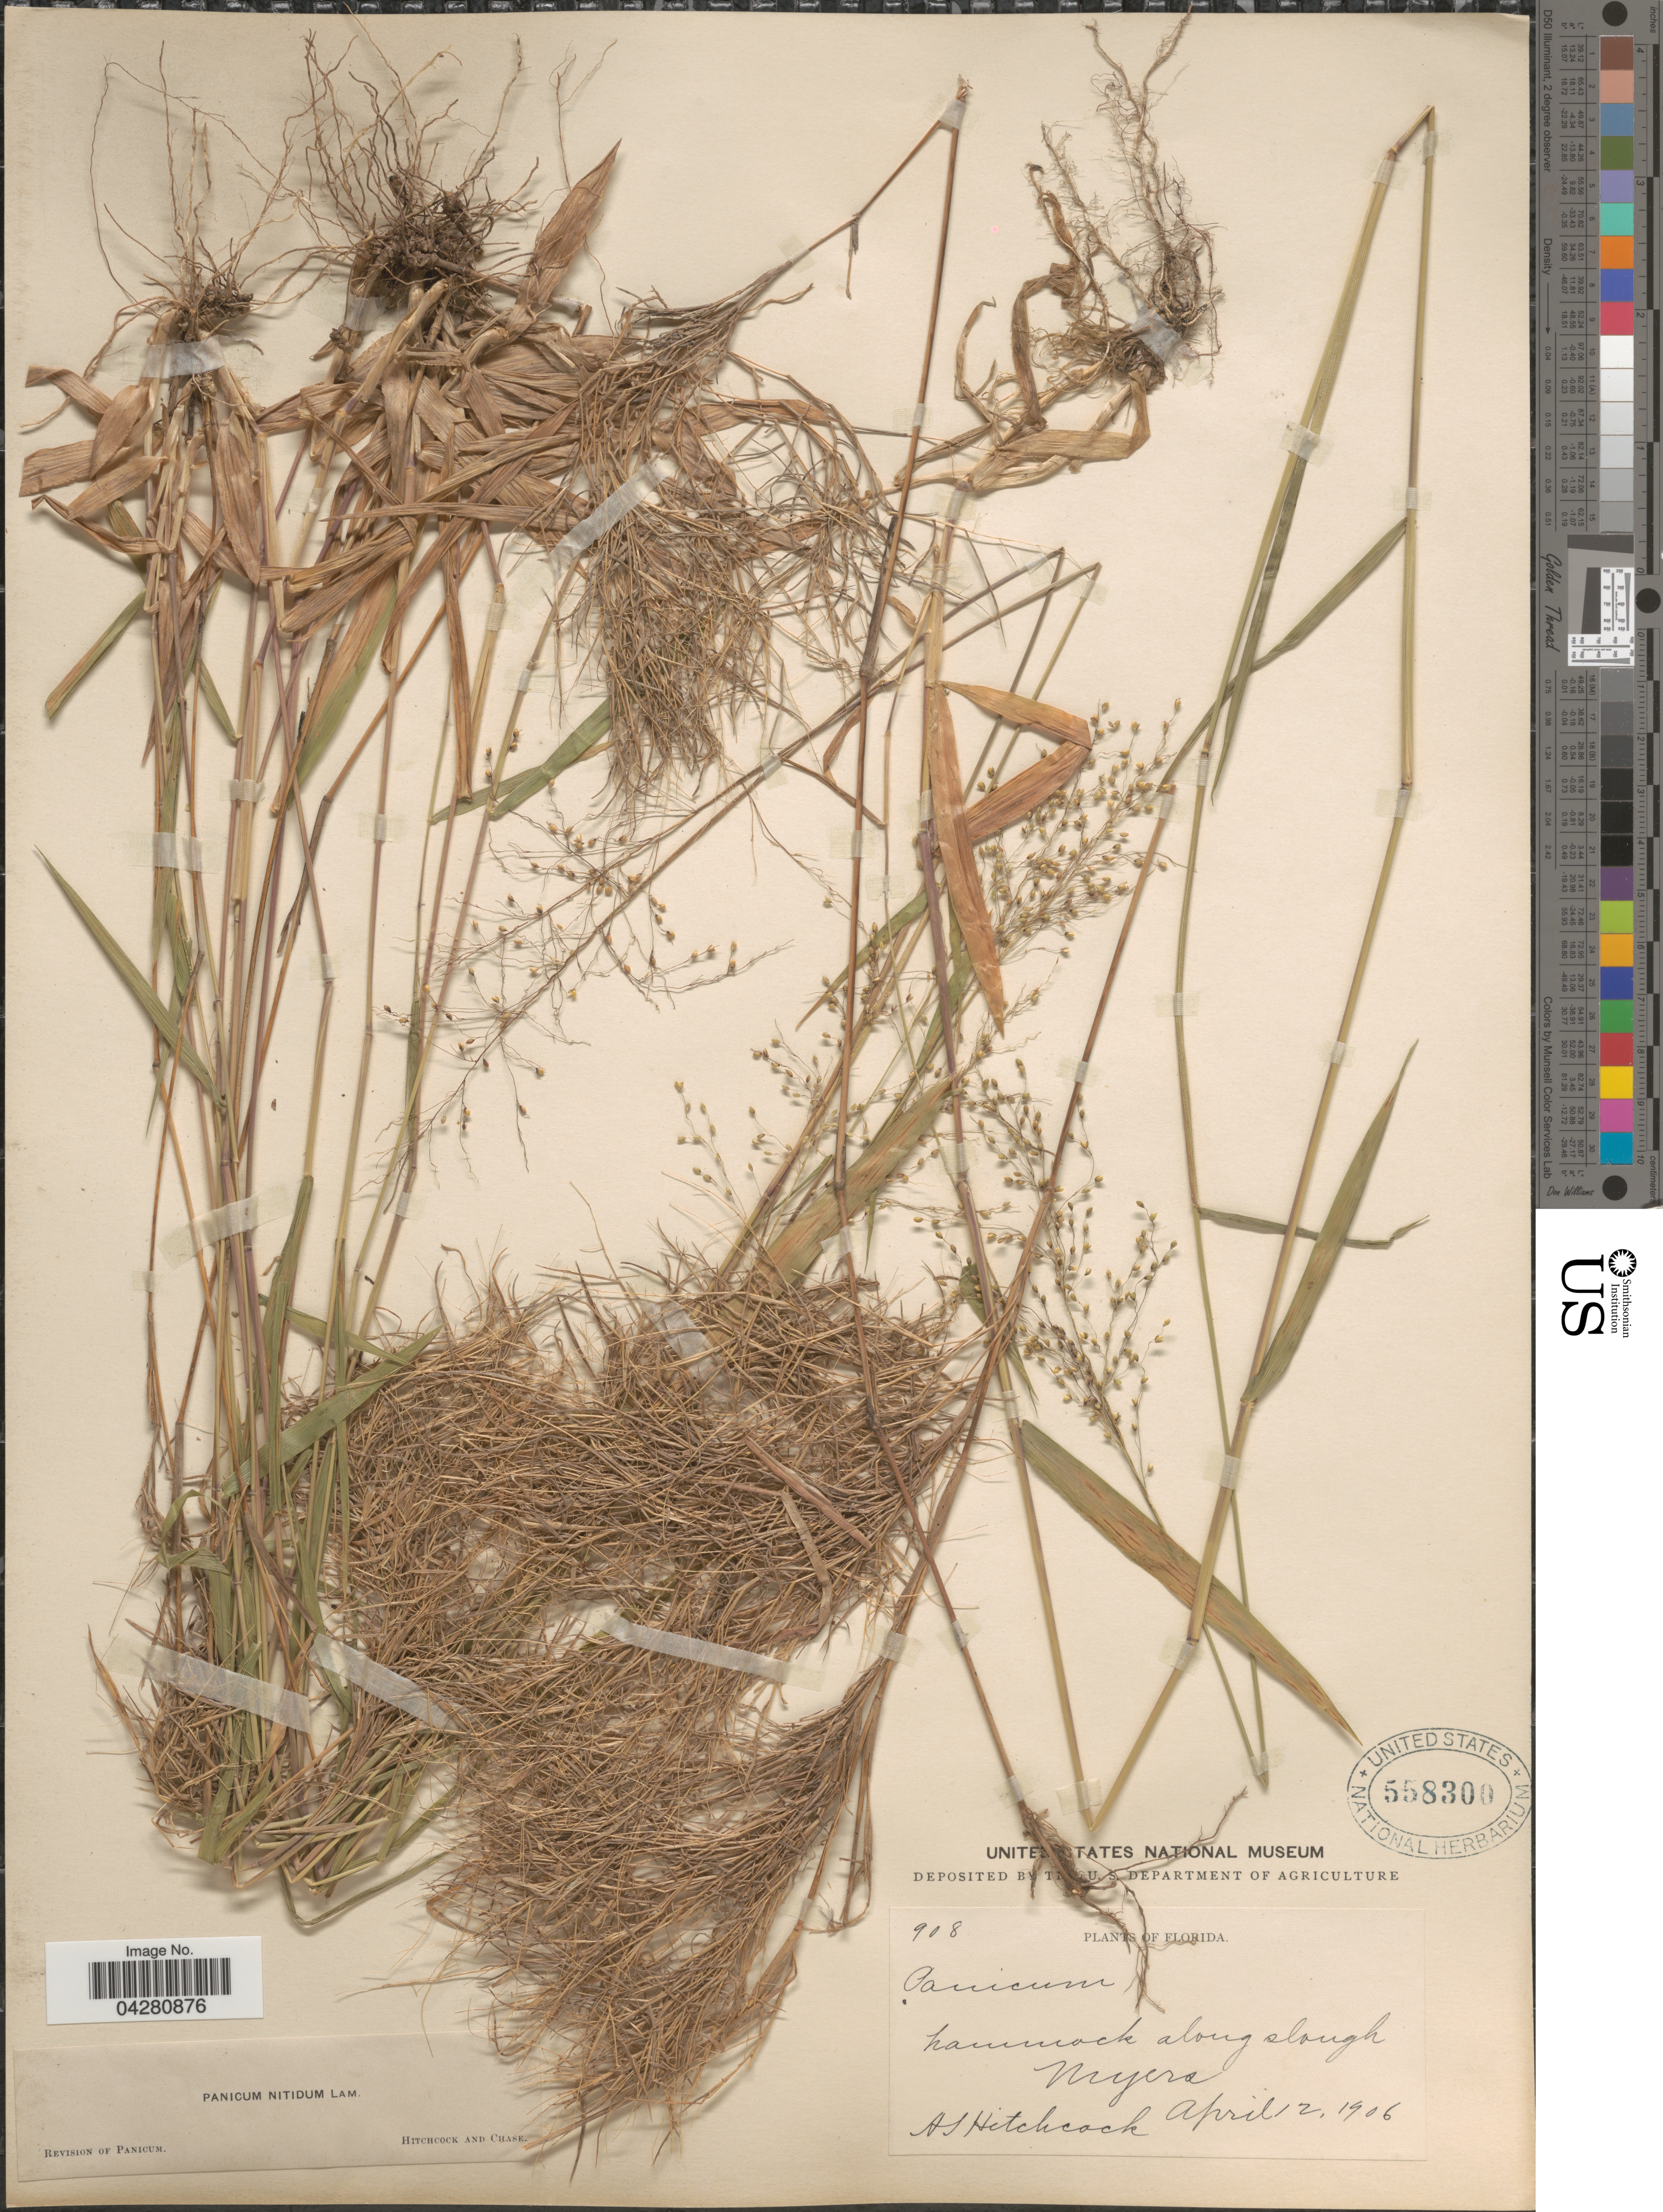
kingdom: Plantae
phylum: Tracheophyta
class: Liliopsida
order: Poales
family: Poaceae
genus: Dichanthelium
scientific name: Dichanthelium dichotomum var. dichotomum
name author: (L.) Gould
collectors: A. S. Hitchcock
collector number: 908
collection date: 1906-04-12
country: United States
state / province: Florida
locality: Hammock along slough Myers.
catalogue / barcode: US 558300